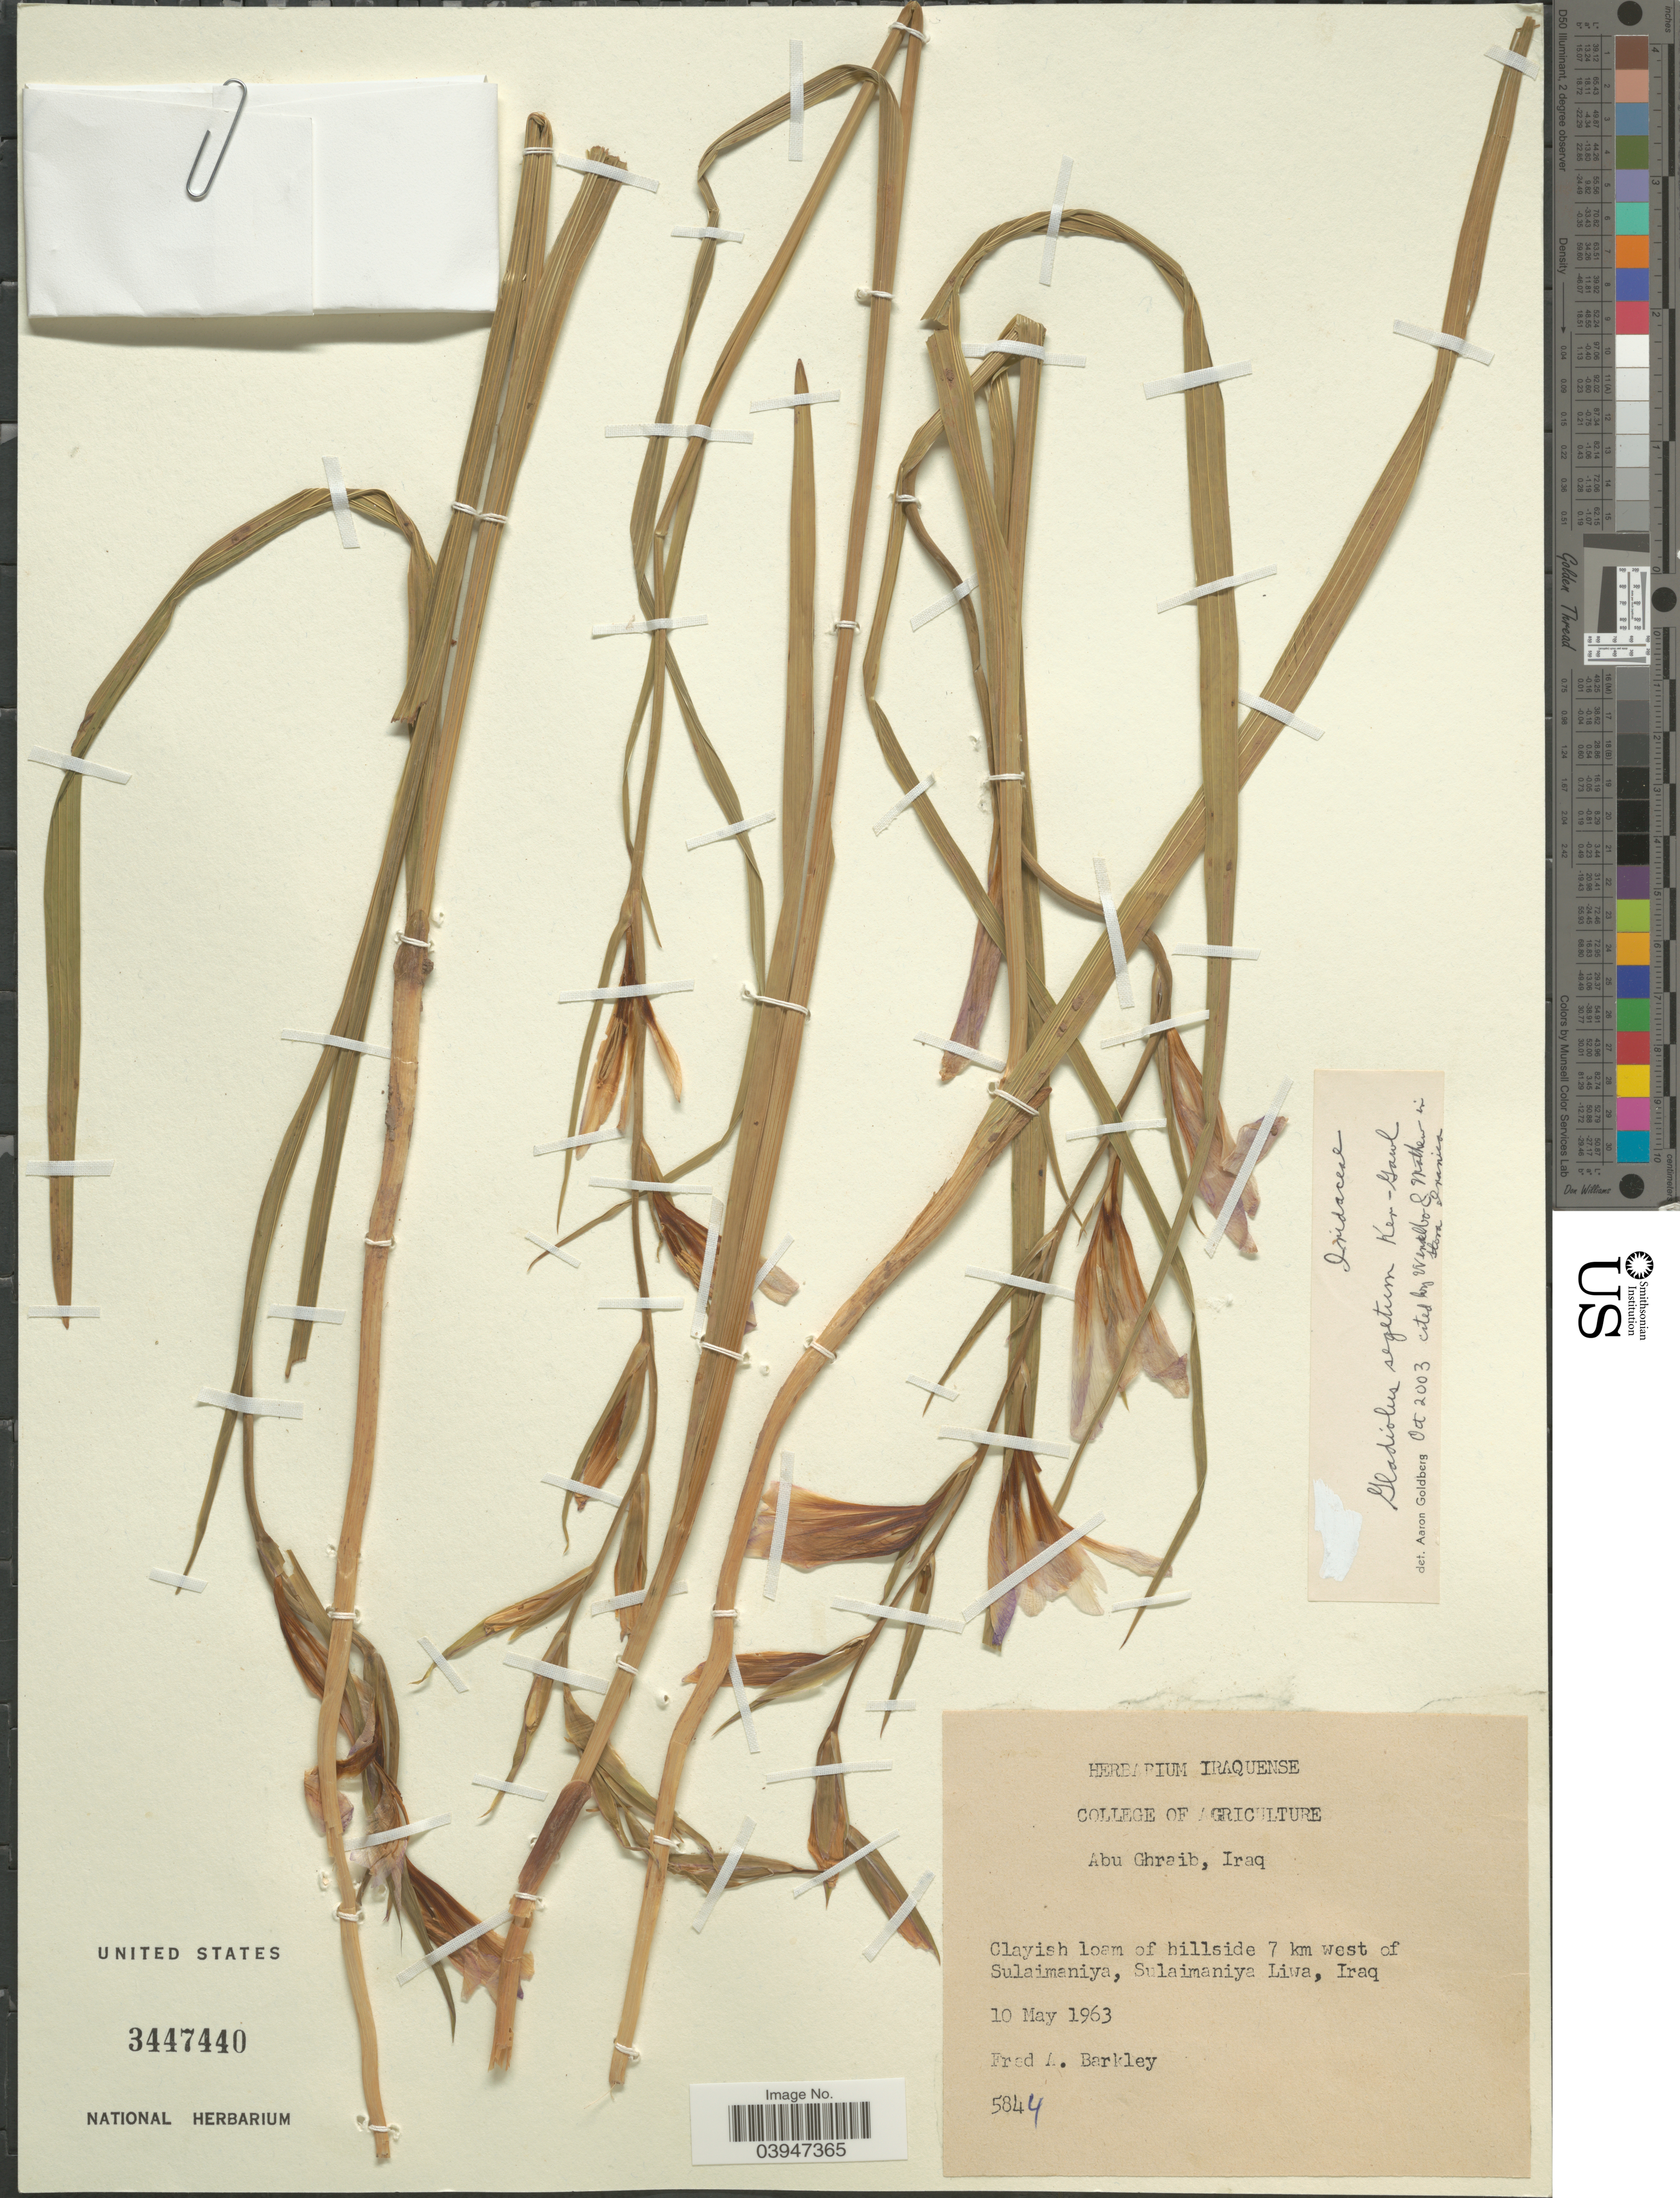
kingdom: Plantae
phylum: Tracheophyta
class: Liliopsida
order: Asparagales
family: Iridaceae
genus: Gladiolus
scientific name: Gladiolus italicus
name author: Mill.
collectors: F. A. Barkley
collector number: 5844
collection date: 1963-05-10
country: Iraq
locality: Clayish loam of hillside 7 km west of Sulaimaniya, Sulaimaniya Liwa.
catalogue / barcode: US 3447440